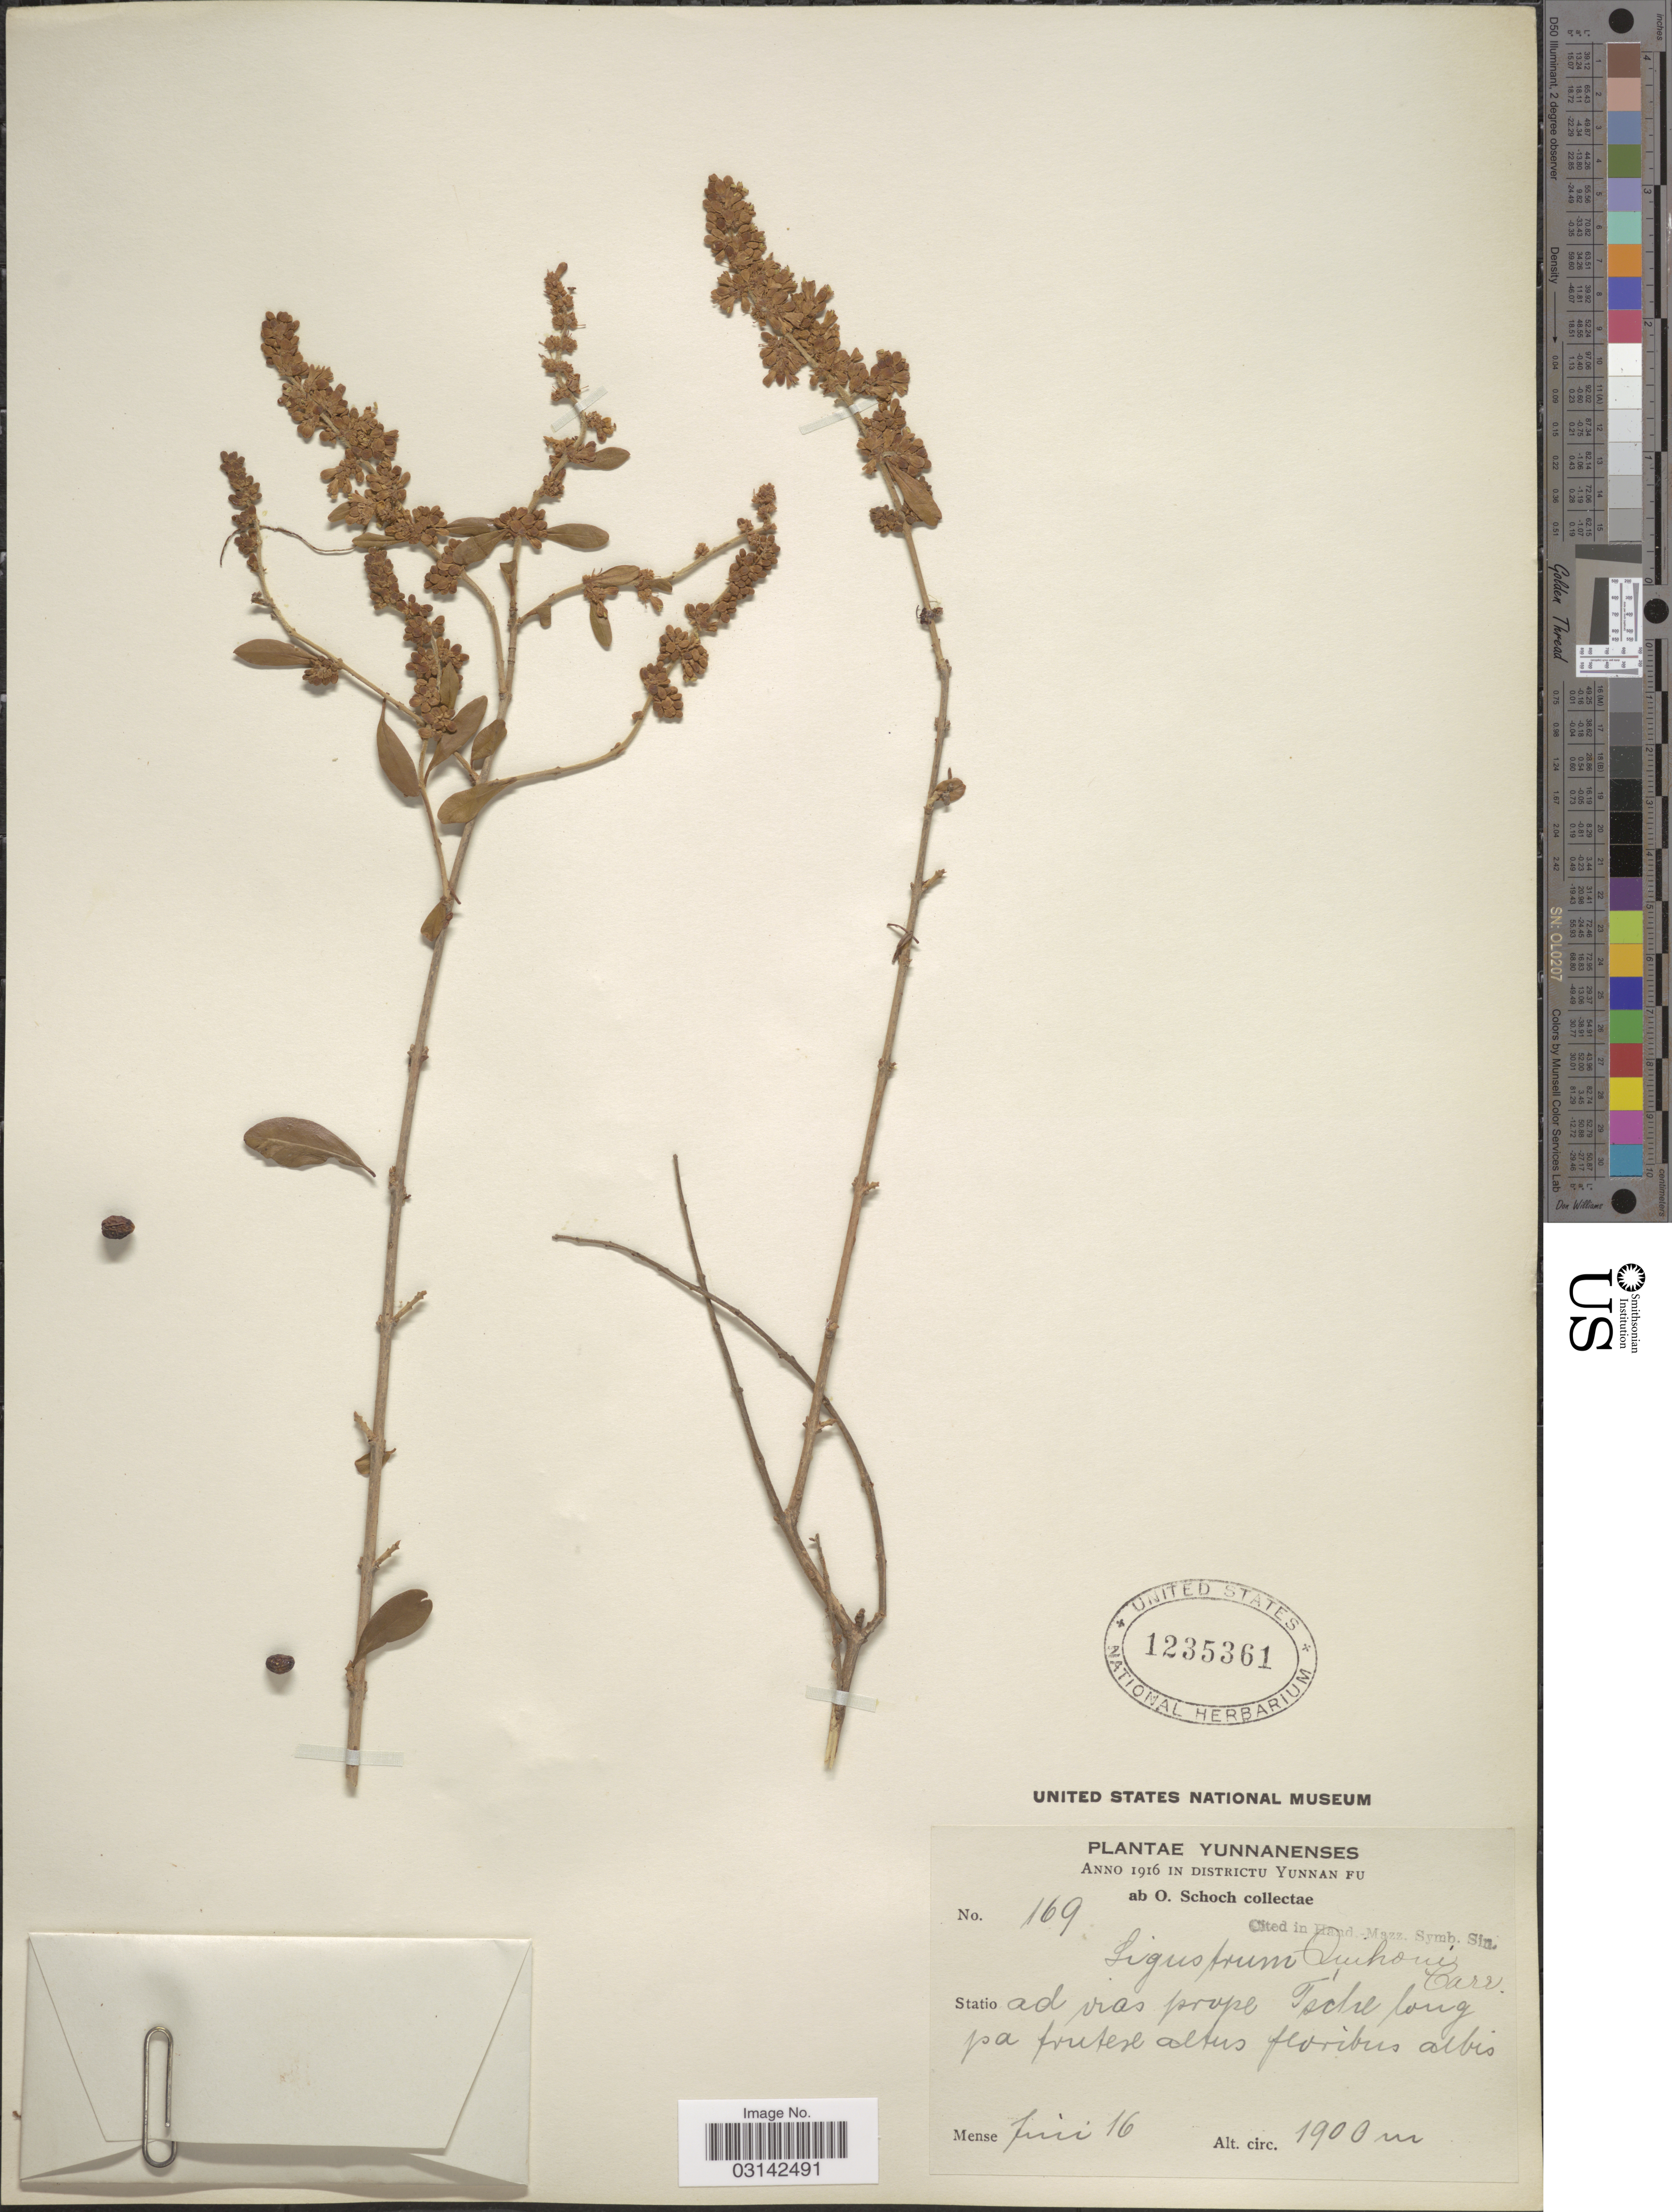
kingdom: Plantae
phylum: Tracheophyta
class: Magnoliopsida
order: Lamiales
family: Oleaceae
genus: Ligustrum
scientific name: Ligustrum quihoui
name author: Carrière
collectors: O. Schoch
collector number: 169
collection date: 1916-06-16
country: China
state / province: Yunnan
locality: Statio ad vias prope Tsche long pa frutese altus floribus albis.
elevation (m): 1900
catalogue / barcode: US 1235361